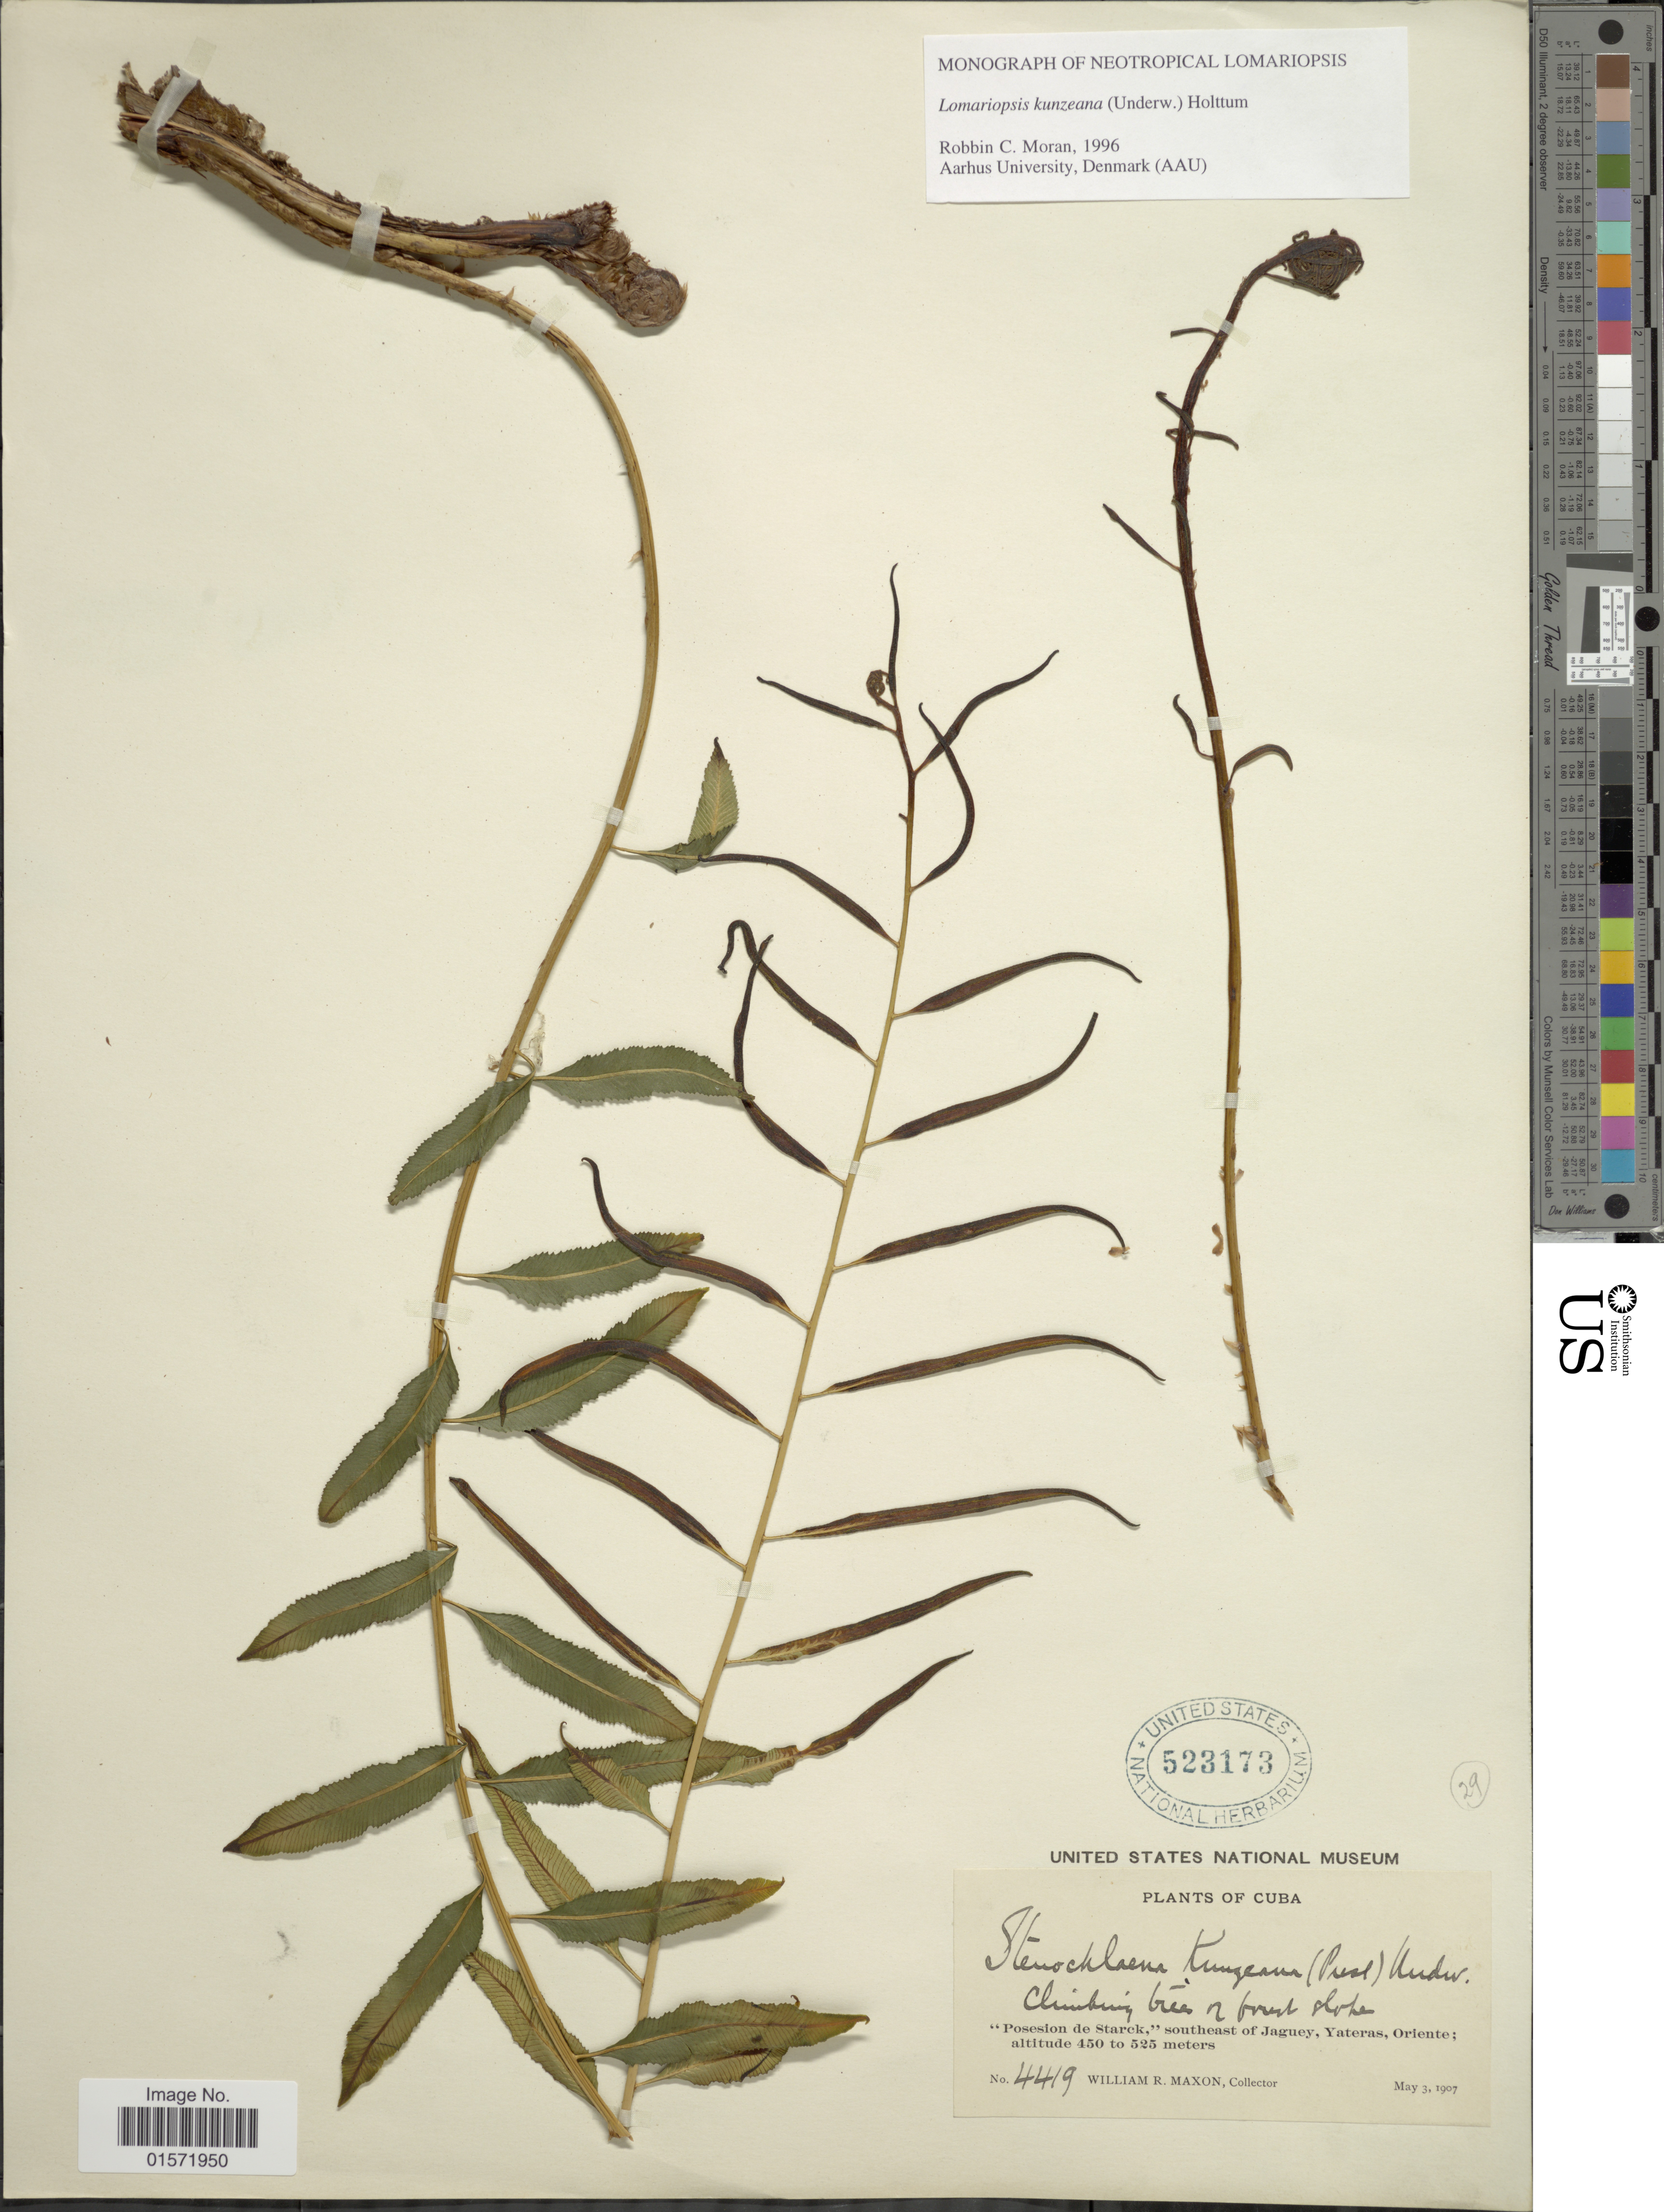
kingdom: Plantae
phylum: Tracheophyta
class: Polypodiopsida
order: Polypodiales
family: Lomariopsidaceae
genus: Lomariopsis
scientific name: Lomariopsis kunzeana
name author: (Underw.) Holttum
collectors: W. R. Maxon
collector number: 4419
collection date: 1907-05-03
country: Cuba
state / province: Oriente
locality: Posesion de Starck,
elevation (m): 450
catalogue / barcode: US 523173